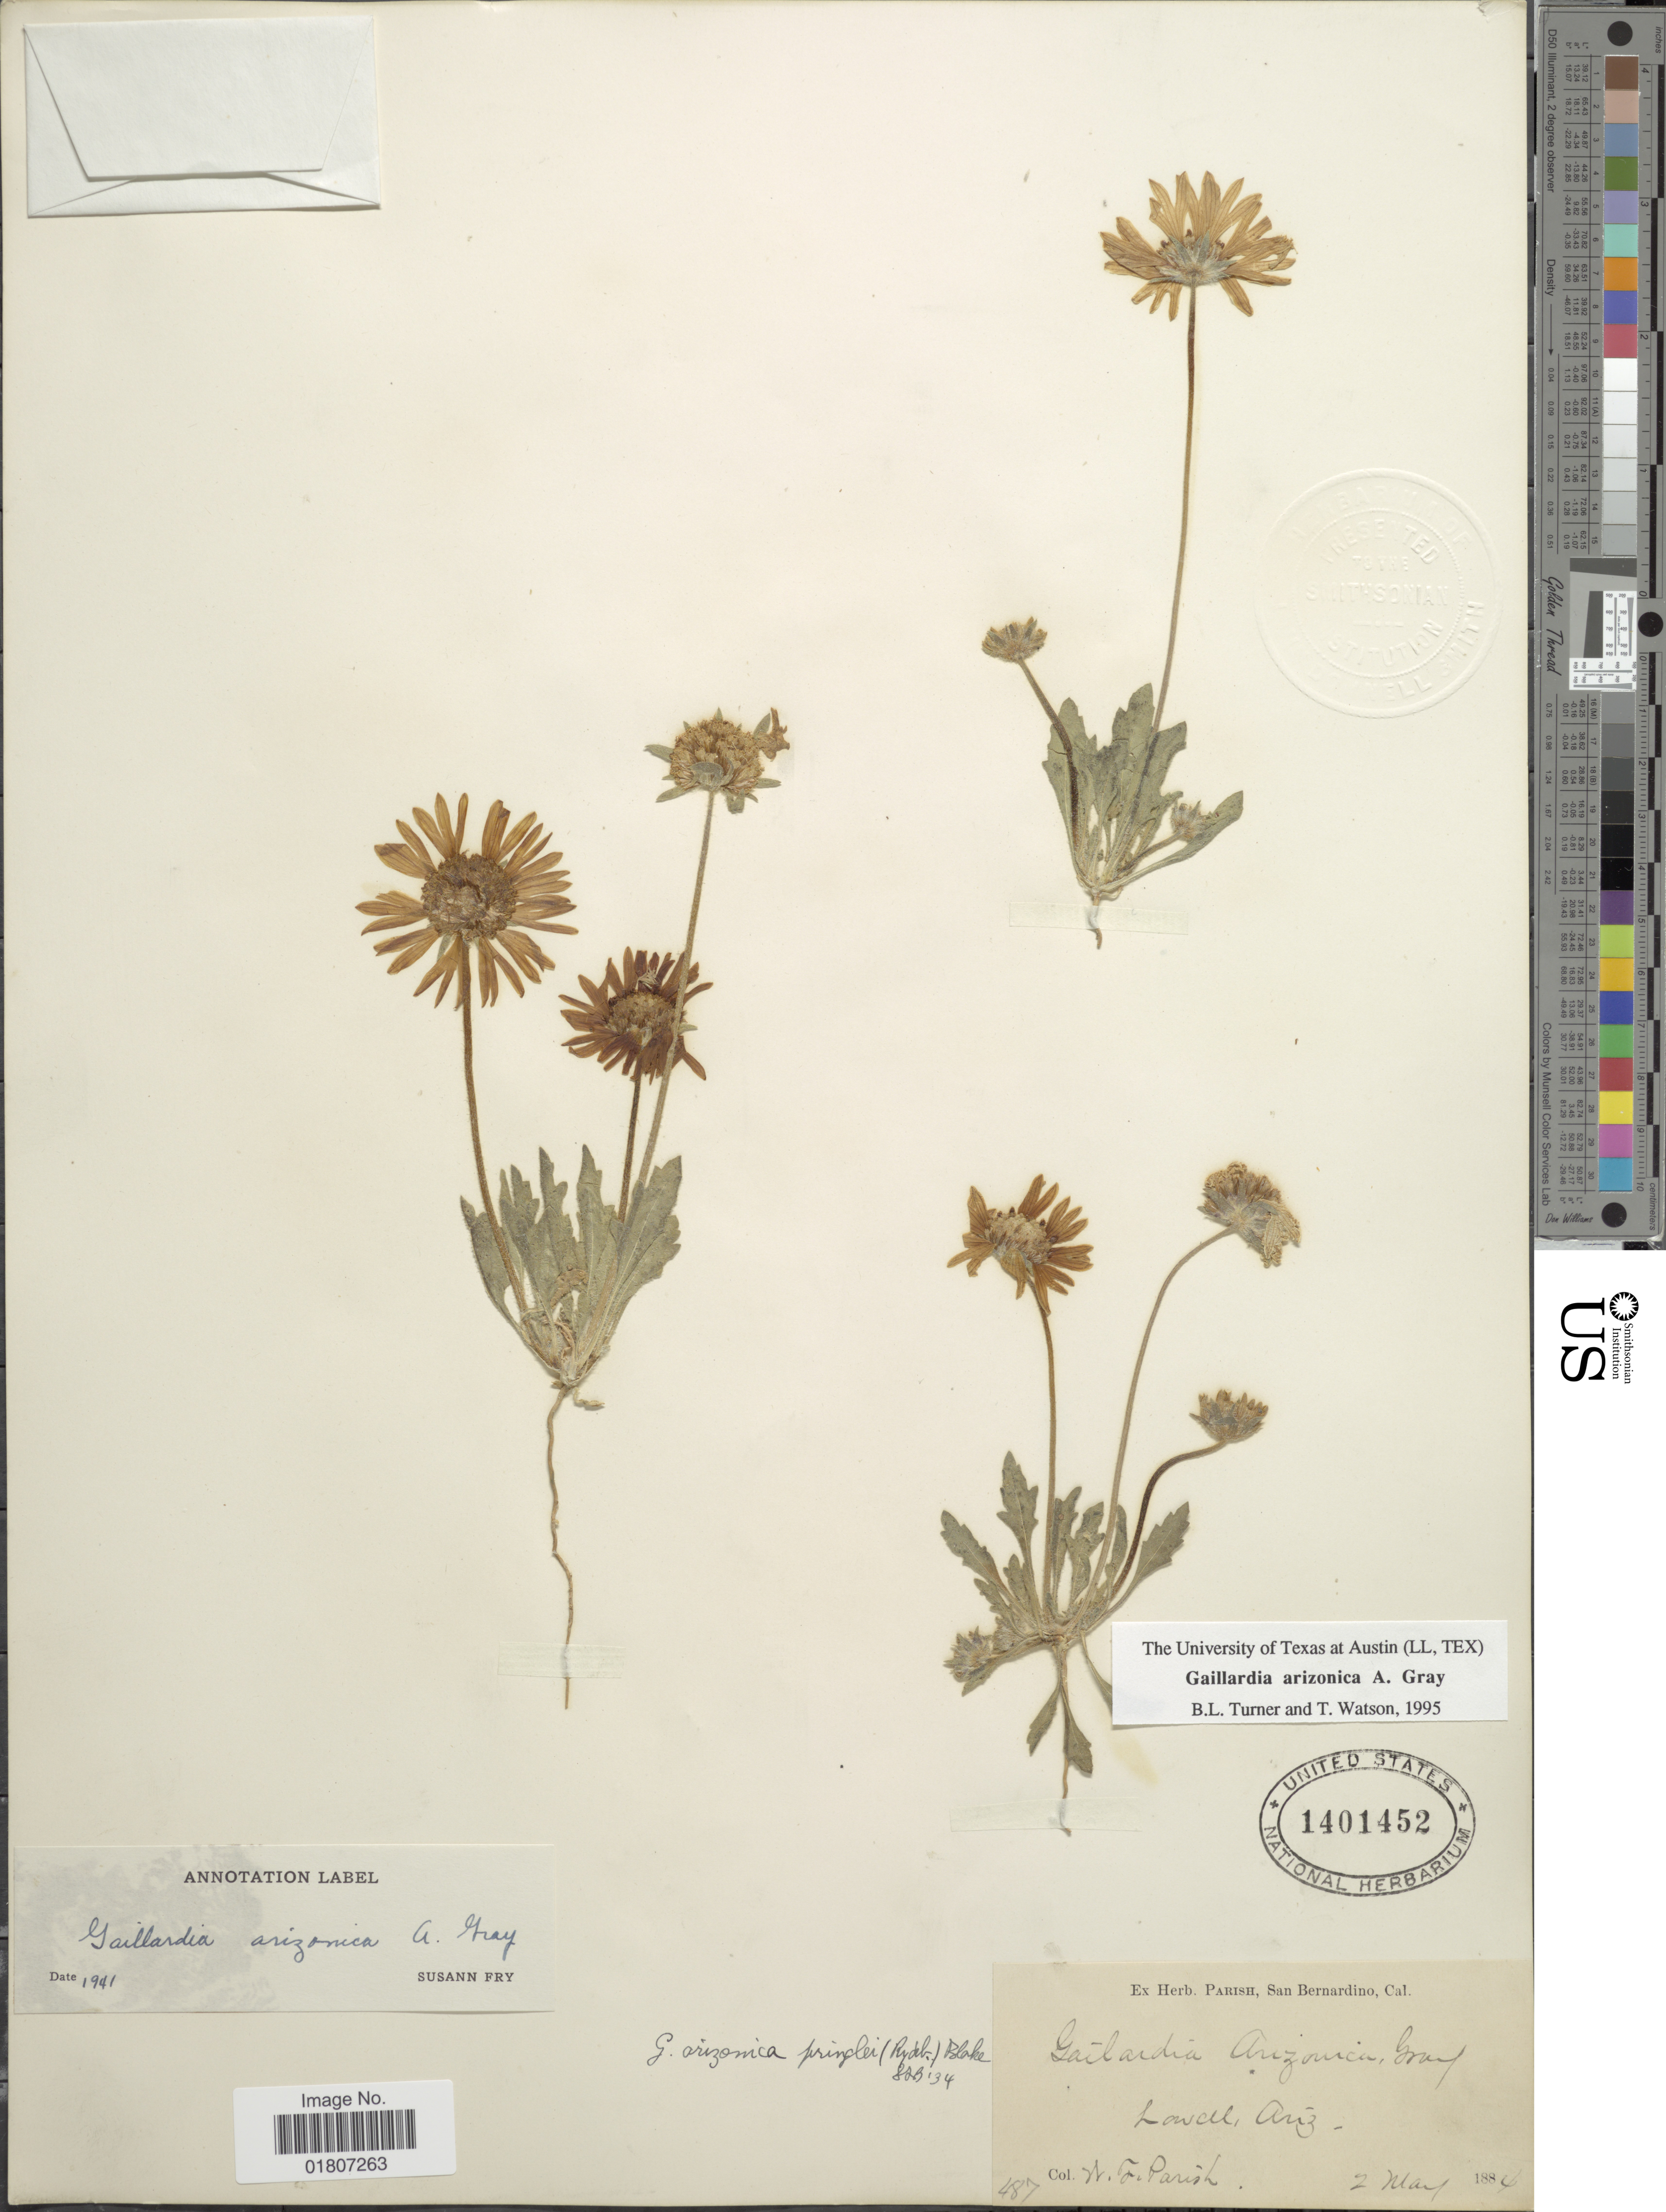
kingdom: Plantae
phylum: Tracheophyta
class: Magnoliopsida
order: Asterales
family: Asteraceae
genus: Gaillardia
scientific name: Gaillardia arizonica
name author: A. Gray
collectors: W. F. Parish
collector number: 487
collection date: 1884-05-02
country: United States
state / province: Arizona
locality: Lowell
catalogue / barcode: US 1401452